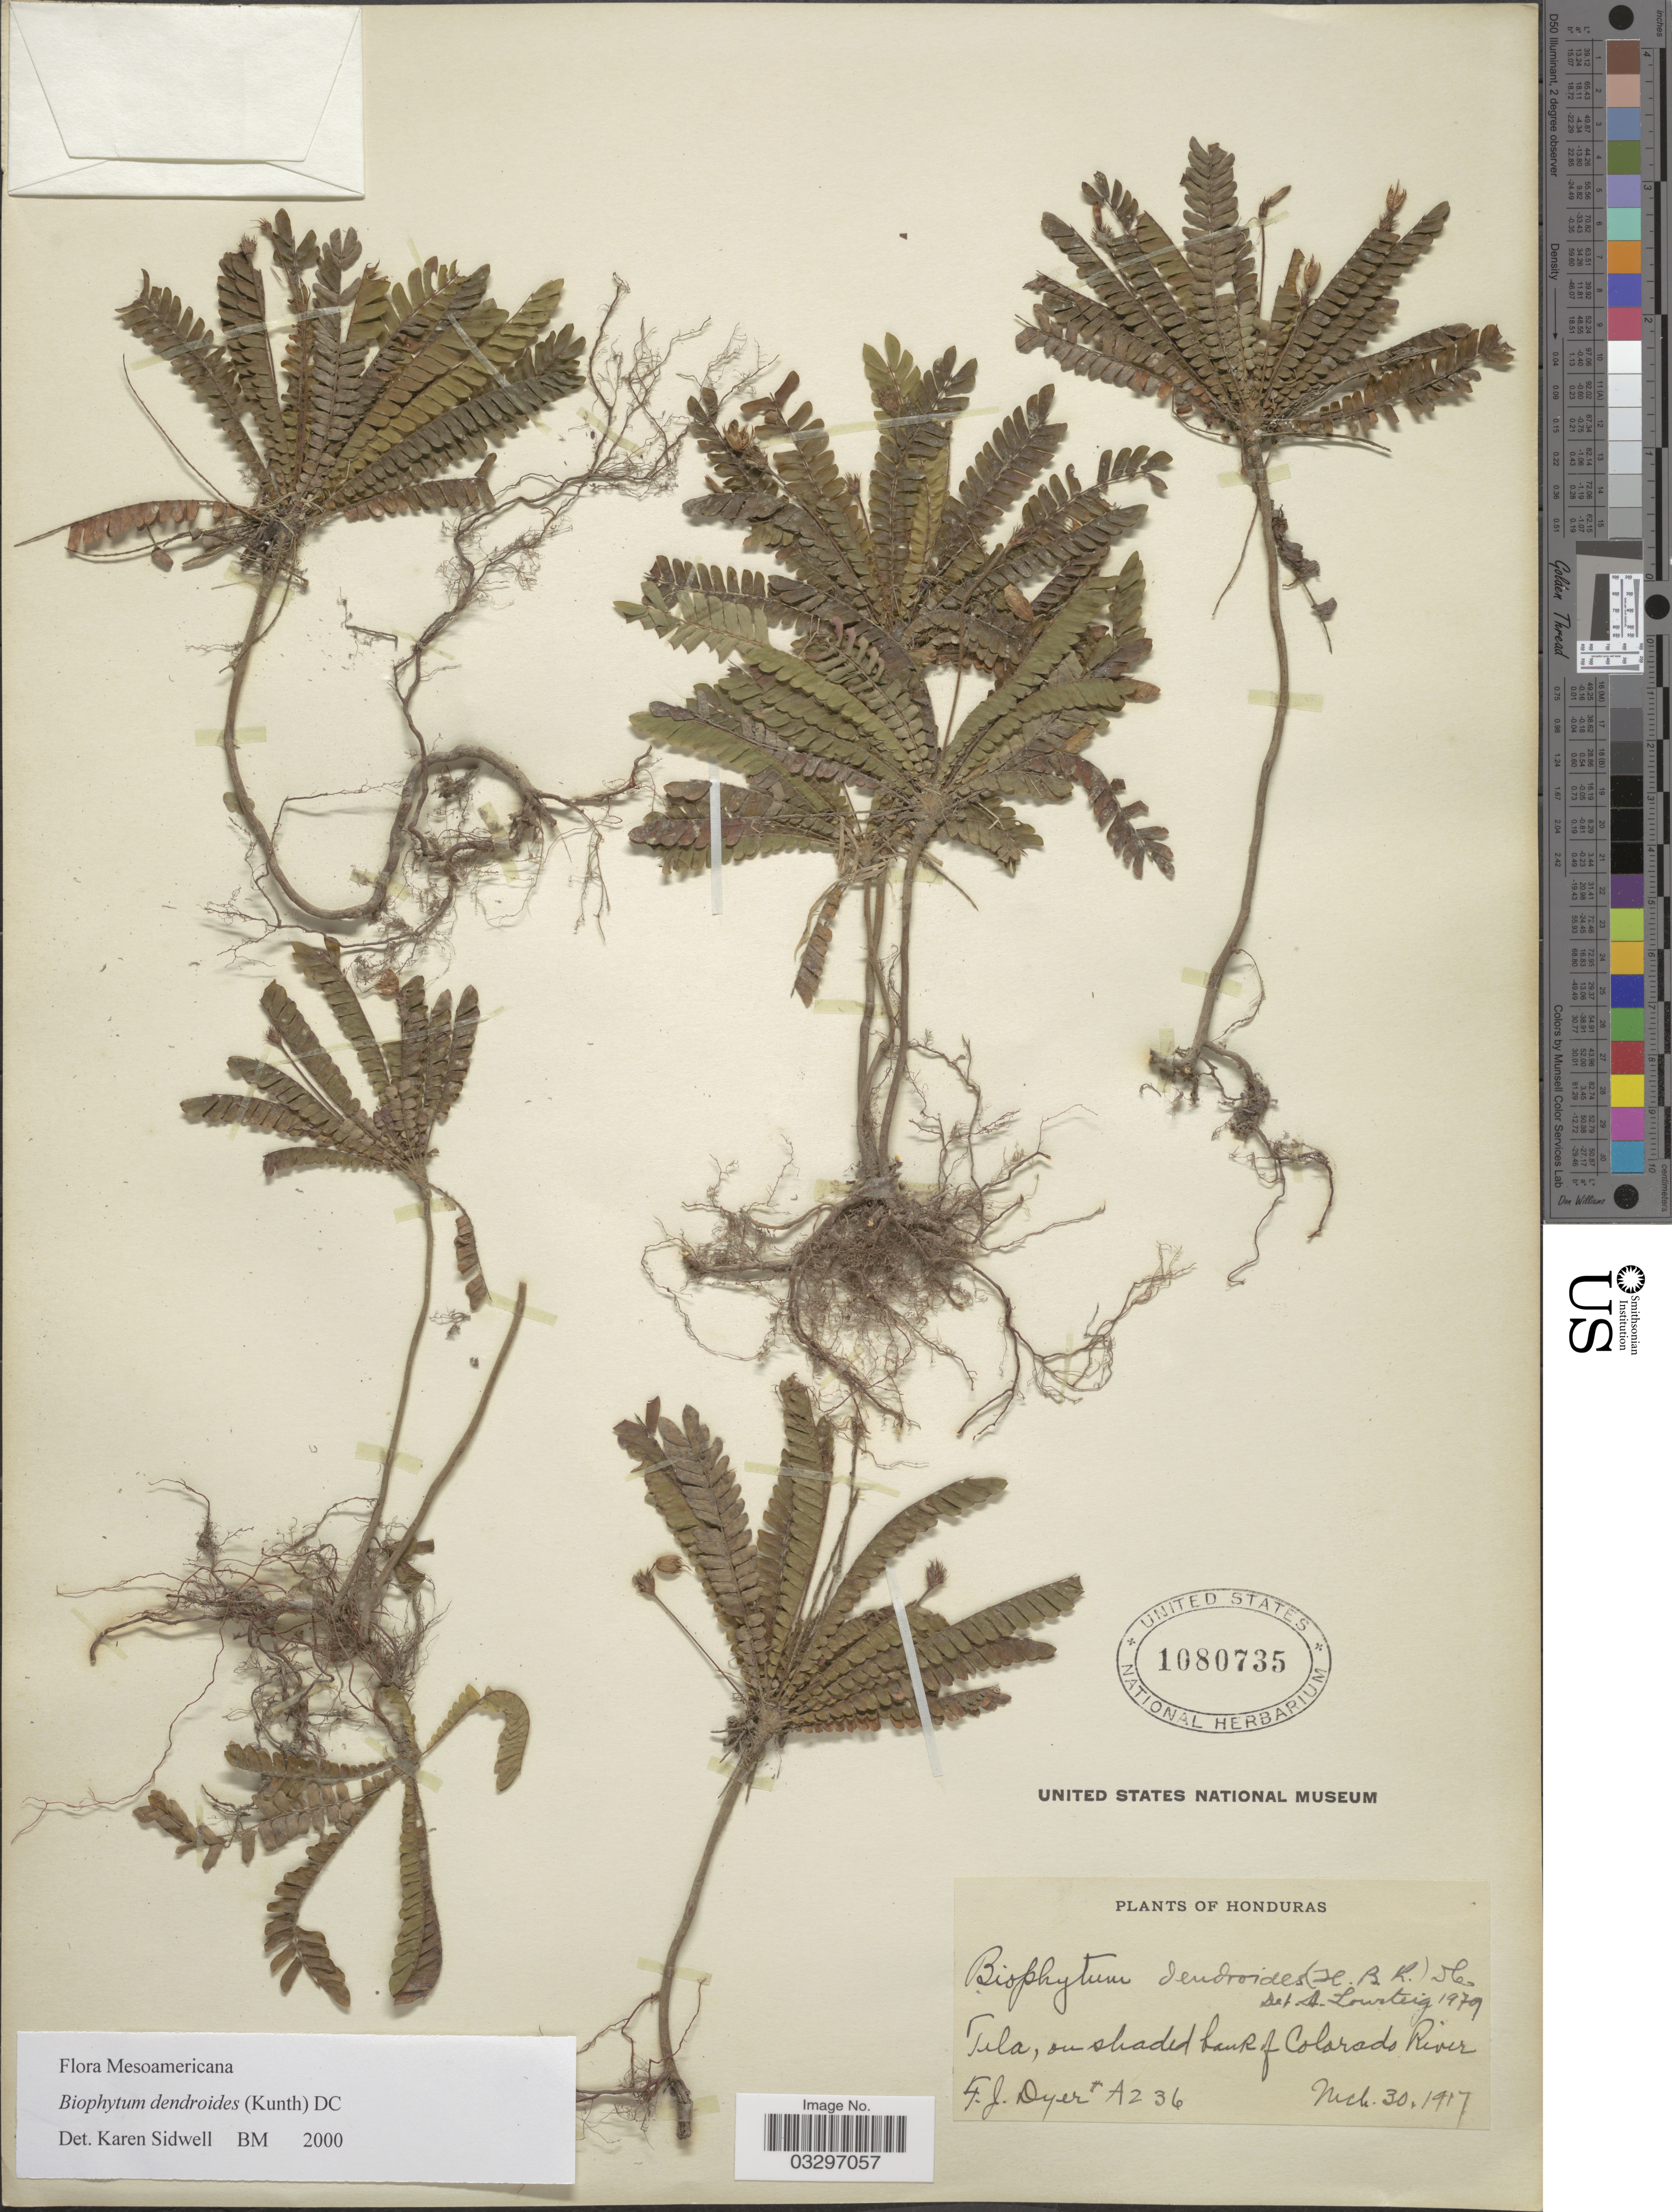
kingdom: Plantae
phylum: Tracheophyta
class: Magnoliopsida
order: Oxalidales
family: Oxalidaceae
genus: Biophytum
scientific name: Biophytum dendroides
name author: (Kunth) DC.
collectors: F. J. Dyer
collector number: A236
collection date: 1917-03-30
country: Honduras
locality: Tula, on shaded bank of Colorado River.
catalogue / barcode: US 1080735